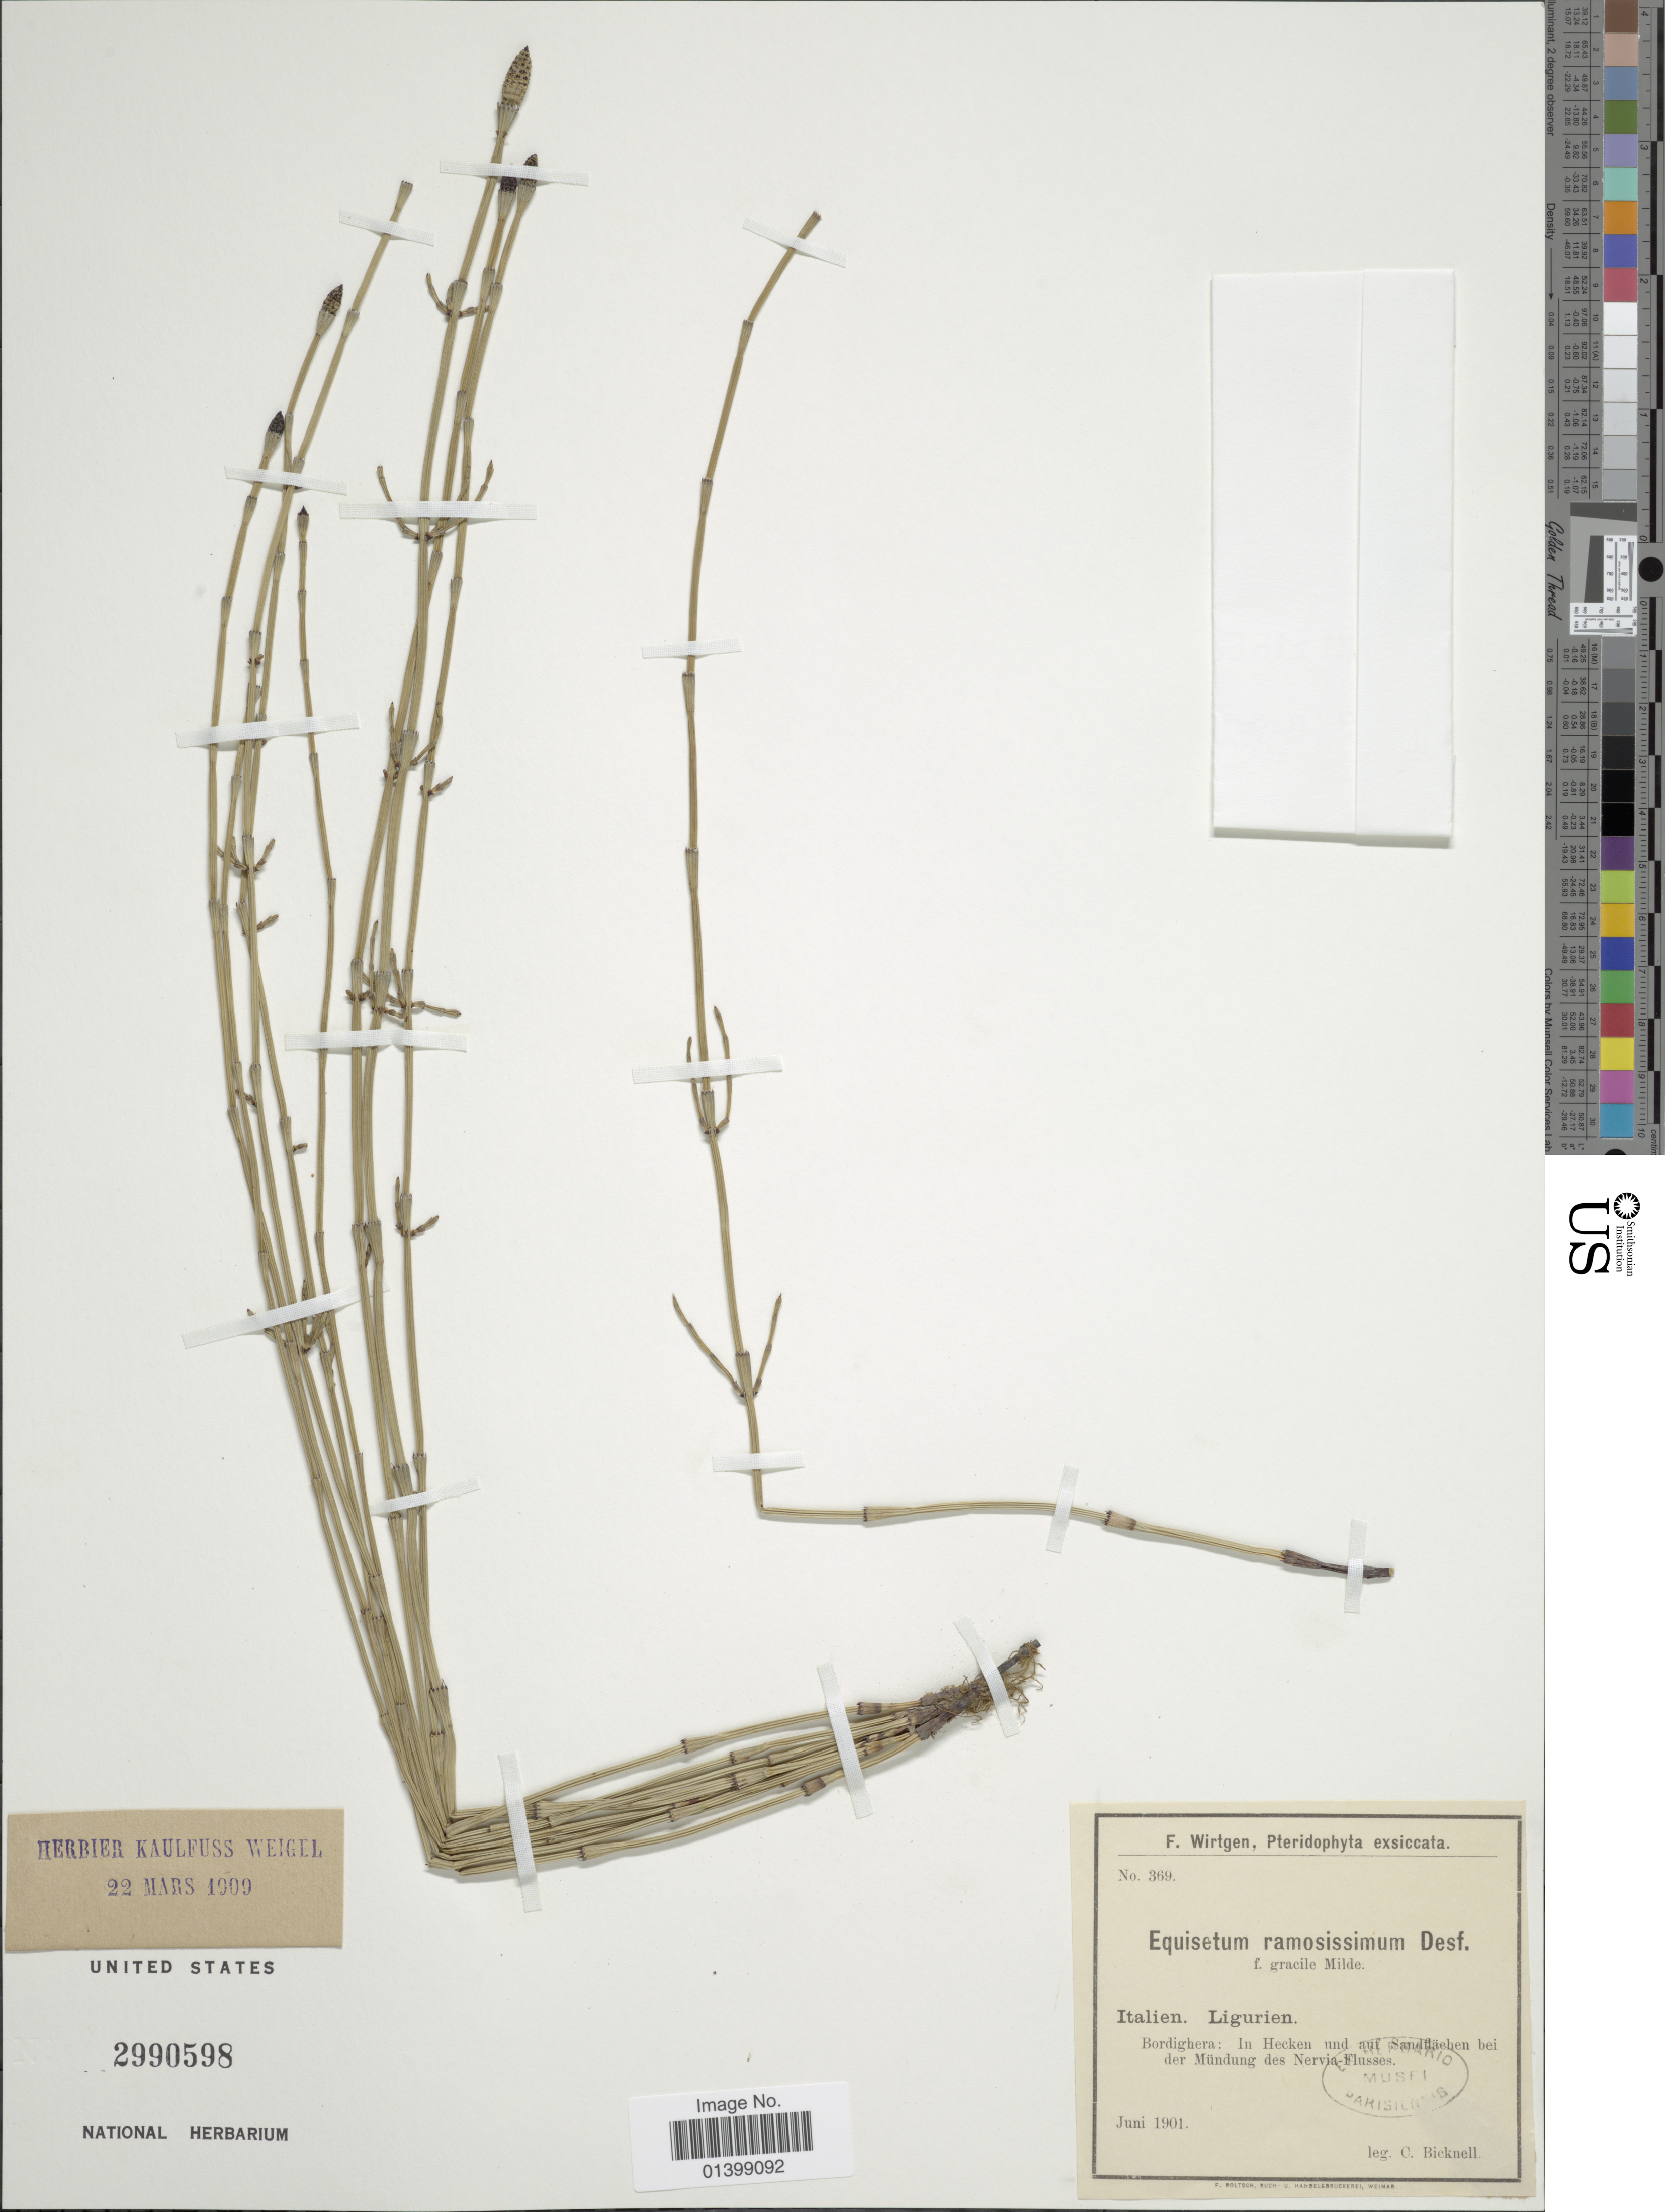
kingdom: Plantae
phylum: Tracheophyta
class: Polypodiopsida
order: Equisetales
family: Equisetaceae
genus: Equisetum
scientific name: Equisetum ramosissimum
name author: Desf.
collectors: C. Bicknell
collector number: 369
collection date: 1901-06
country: Italy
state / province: Liguria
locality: Bordighera: In Hecken und auf Sandhächen bei der Mündung des Nervia-Flusses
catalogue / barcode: US 2990598